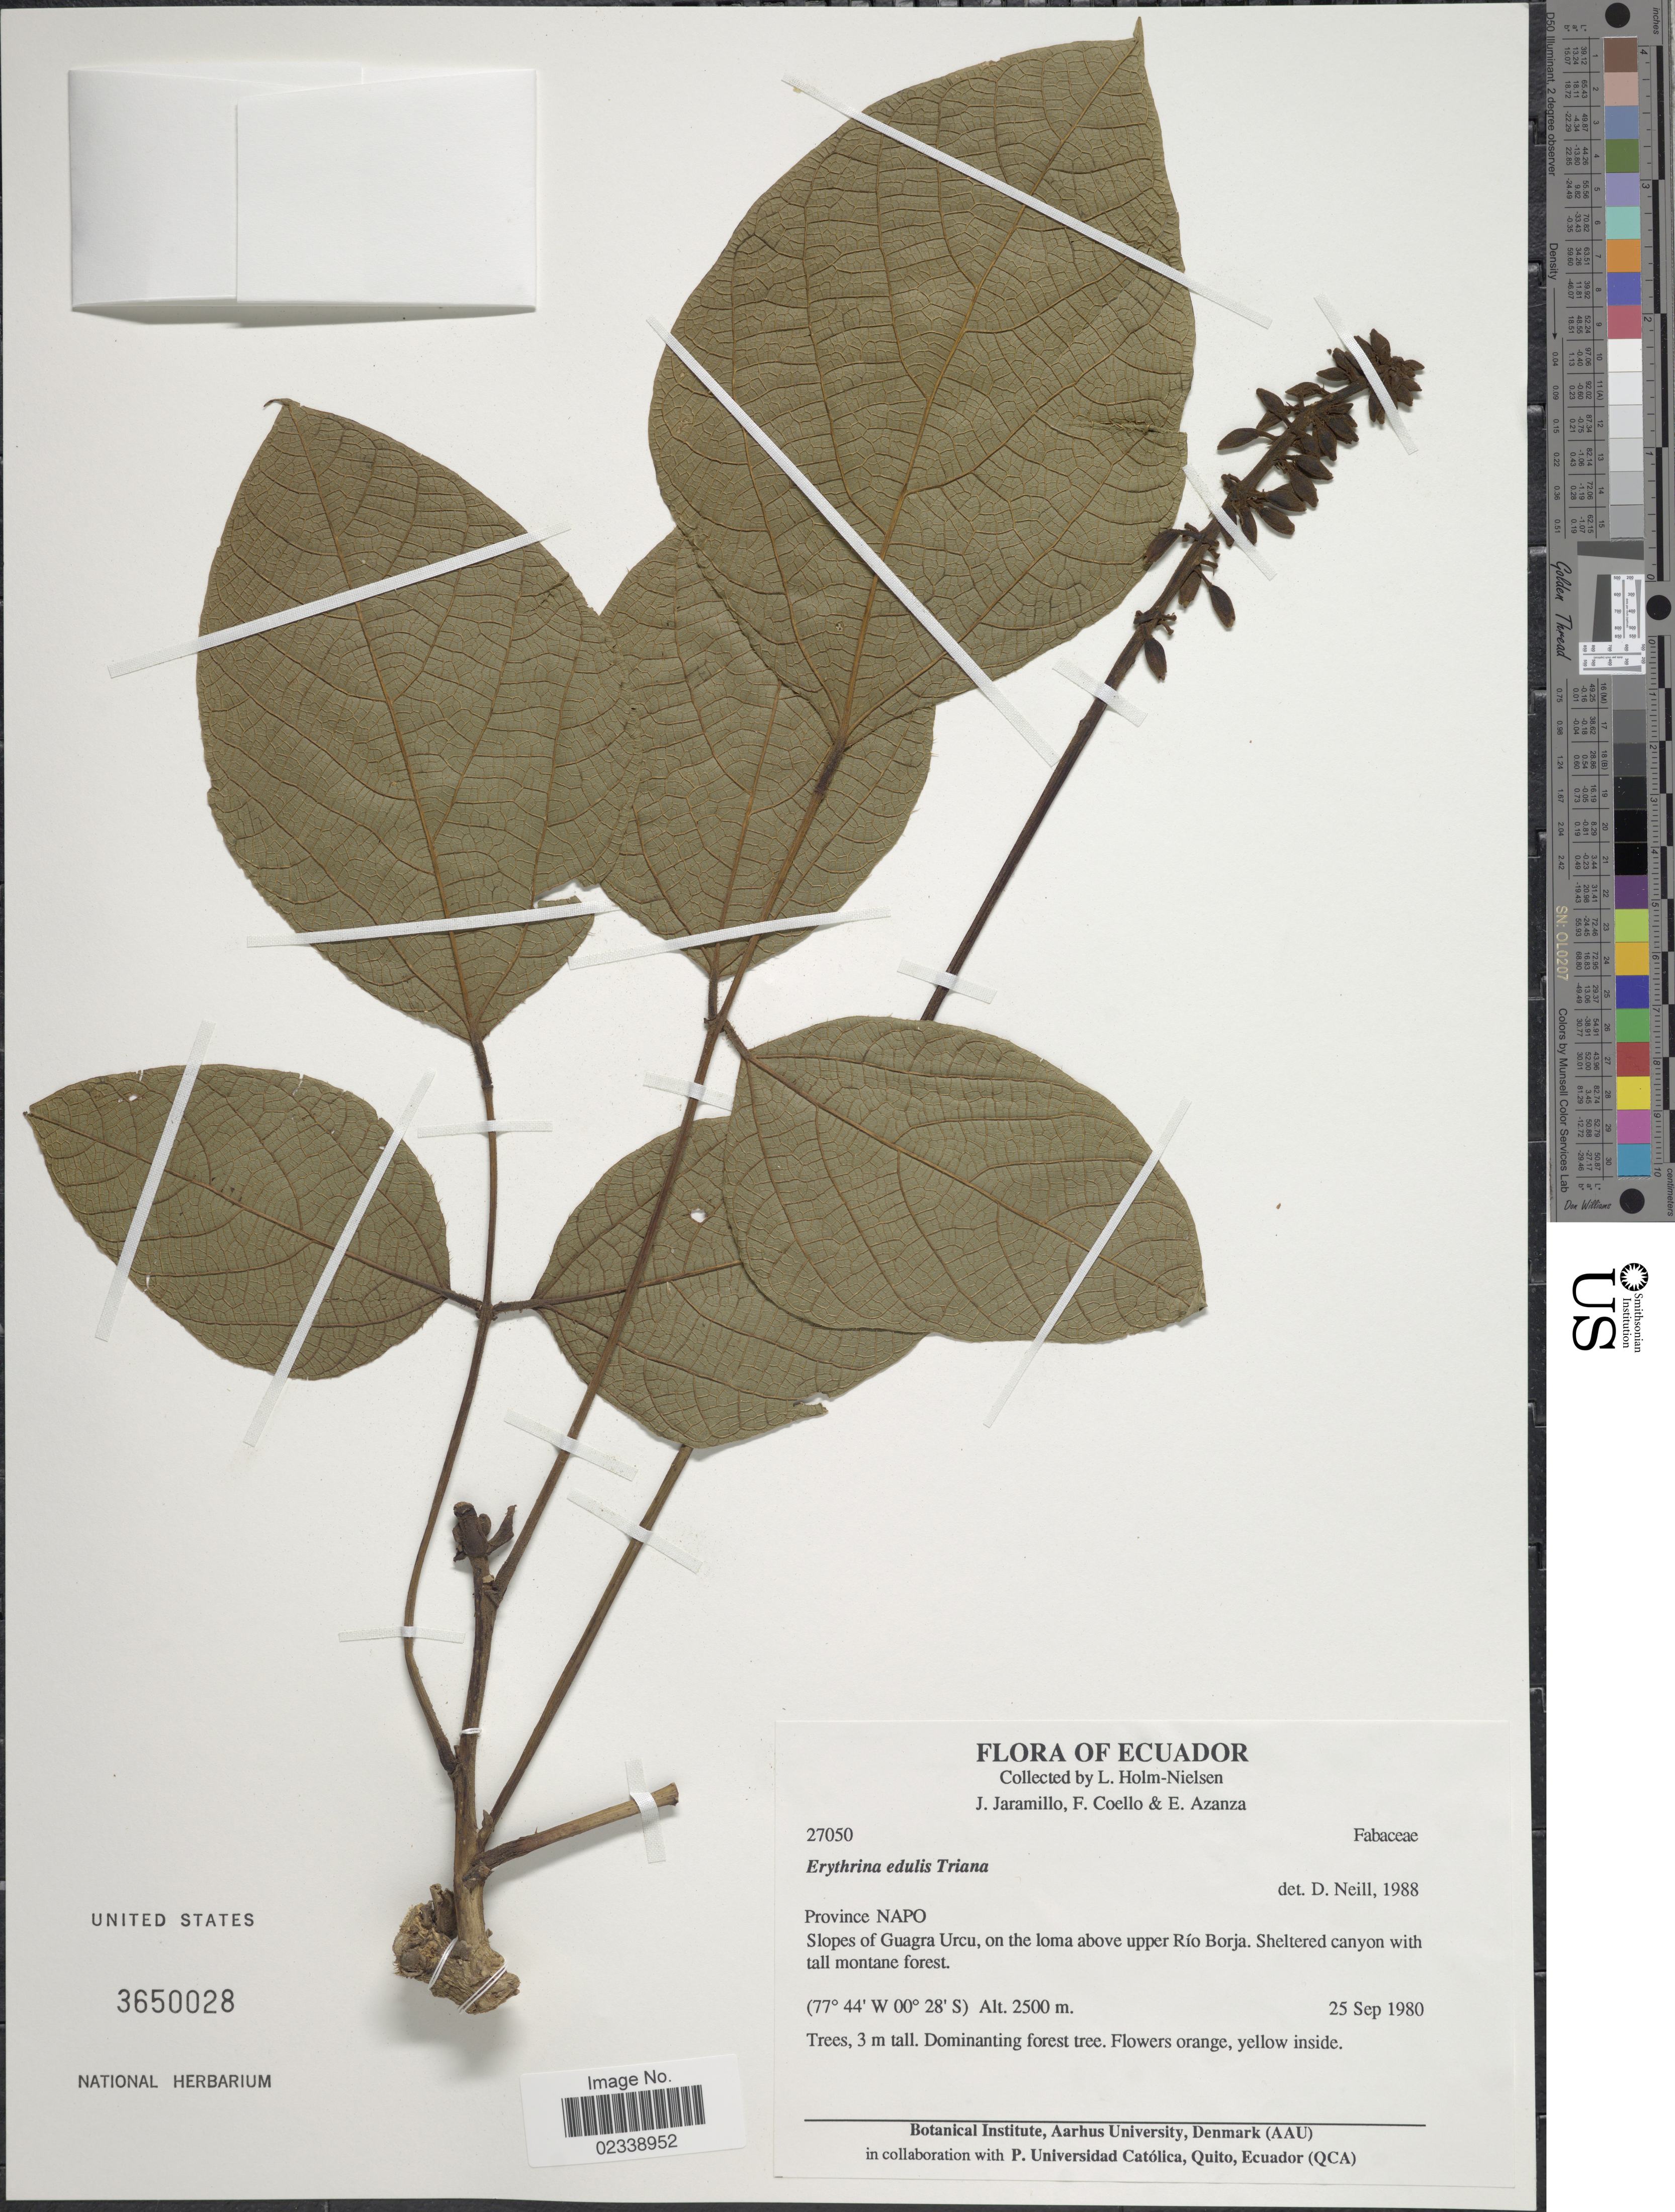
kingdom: Plantae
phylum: Tracheophyta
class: Magnoliopsida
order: Fabales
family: Fabaceae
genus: Erythrina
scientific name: Erythrina edulis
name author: Triana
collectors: L. Holm-Nielsen, J. Jaramillo, F. Coello & E. Azanza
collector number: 27050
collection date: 1980-09-25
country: Ecuador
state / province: Napo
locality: Slopes of Guagra Urcu, on the loma above upper Rio Borja, sheltered canyon.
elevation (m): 2500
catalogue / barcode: US 3650028